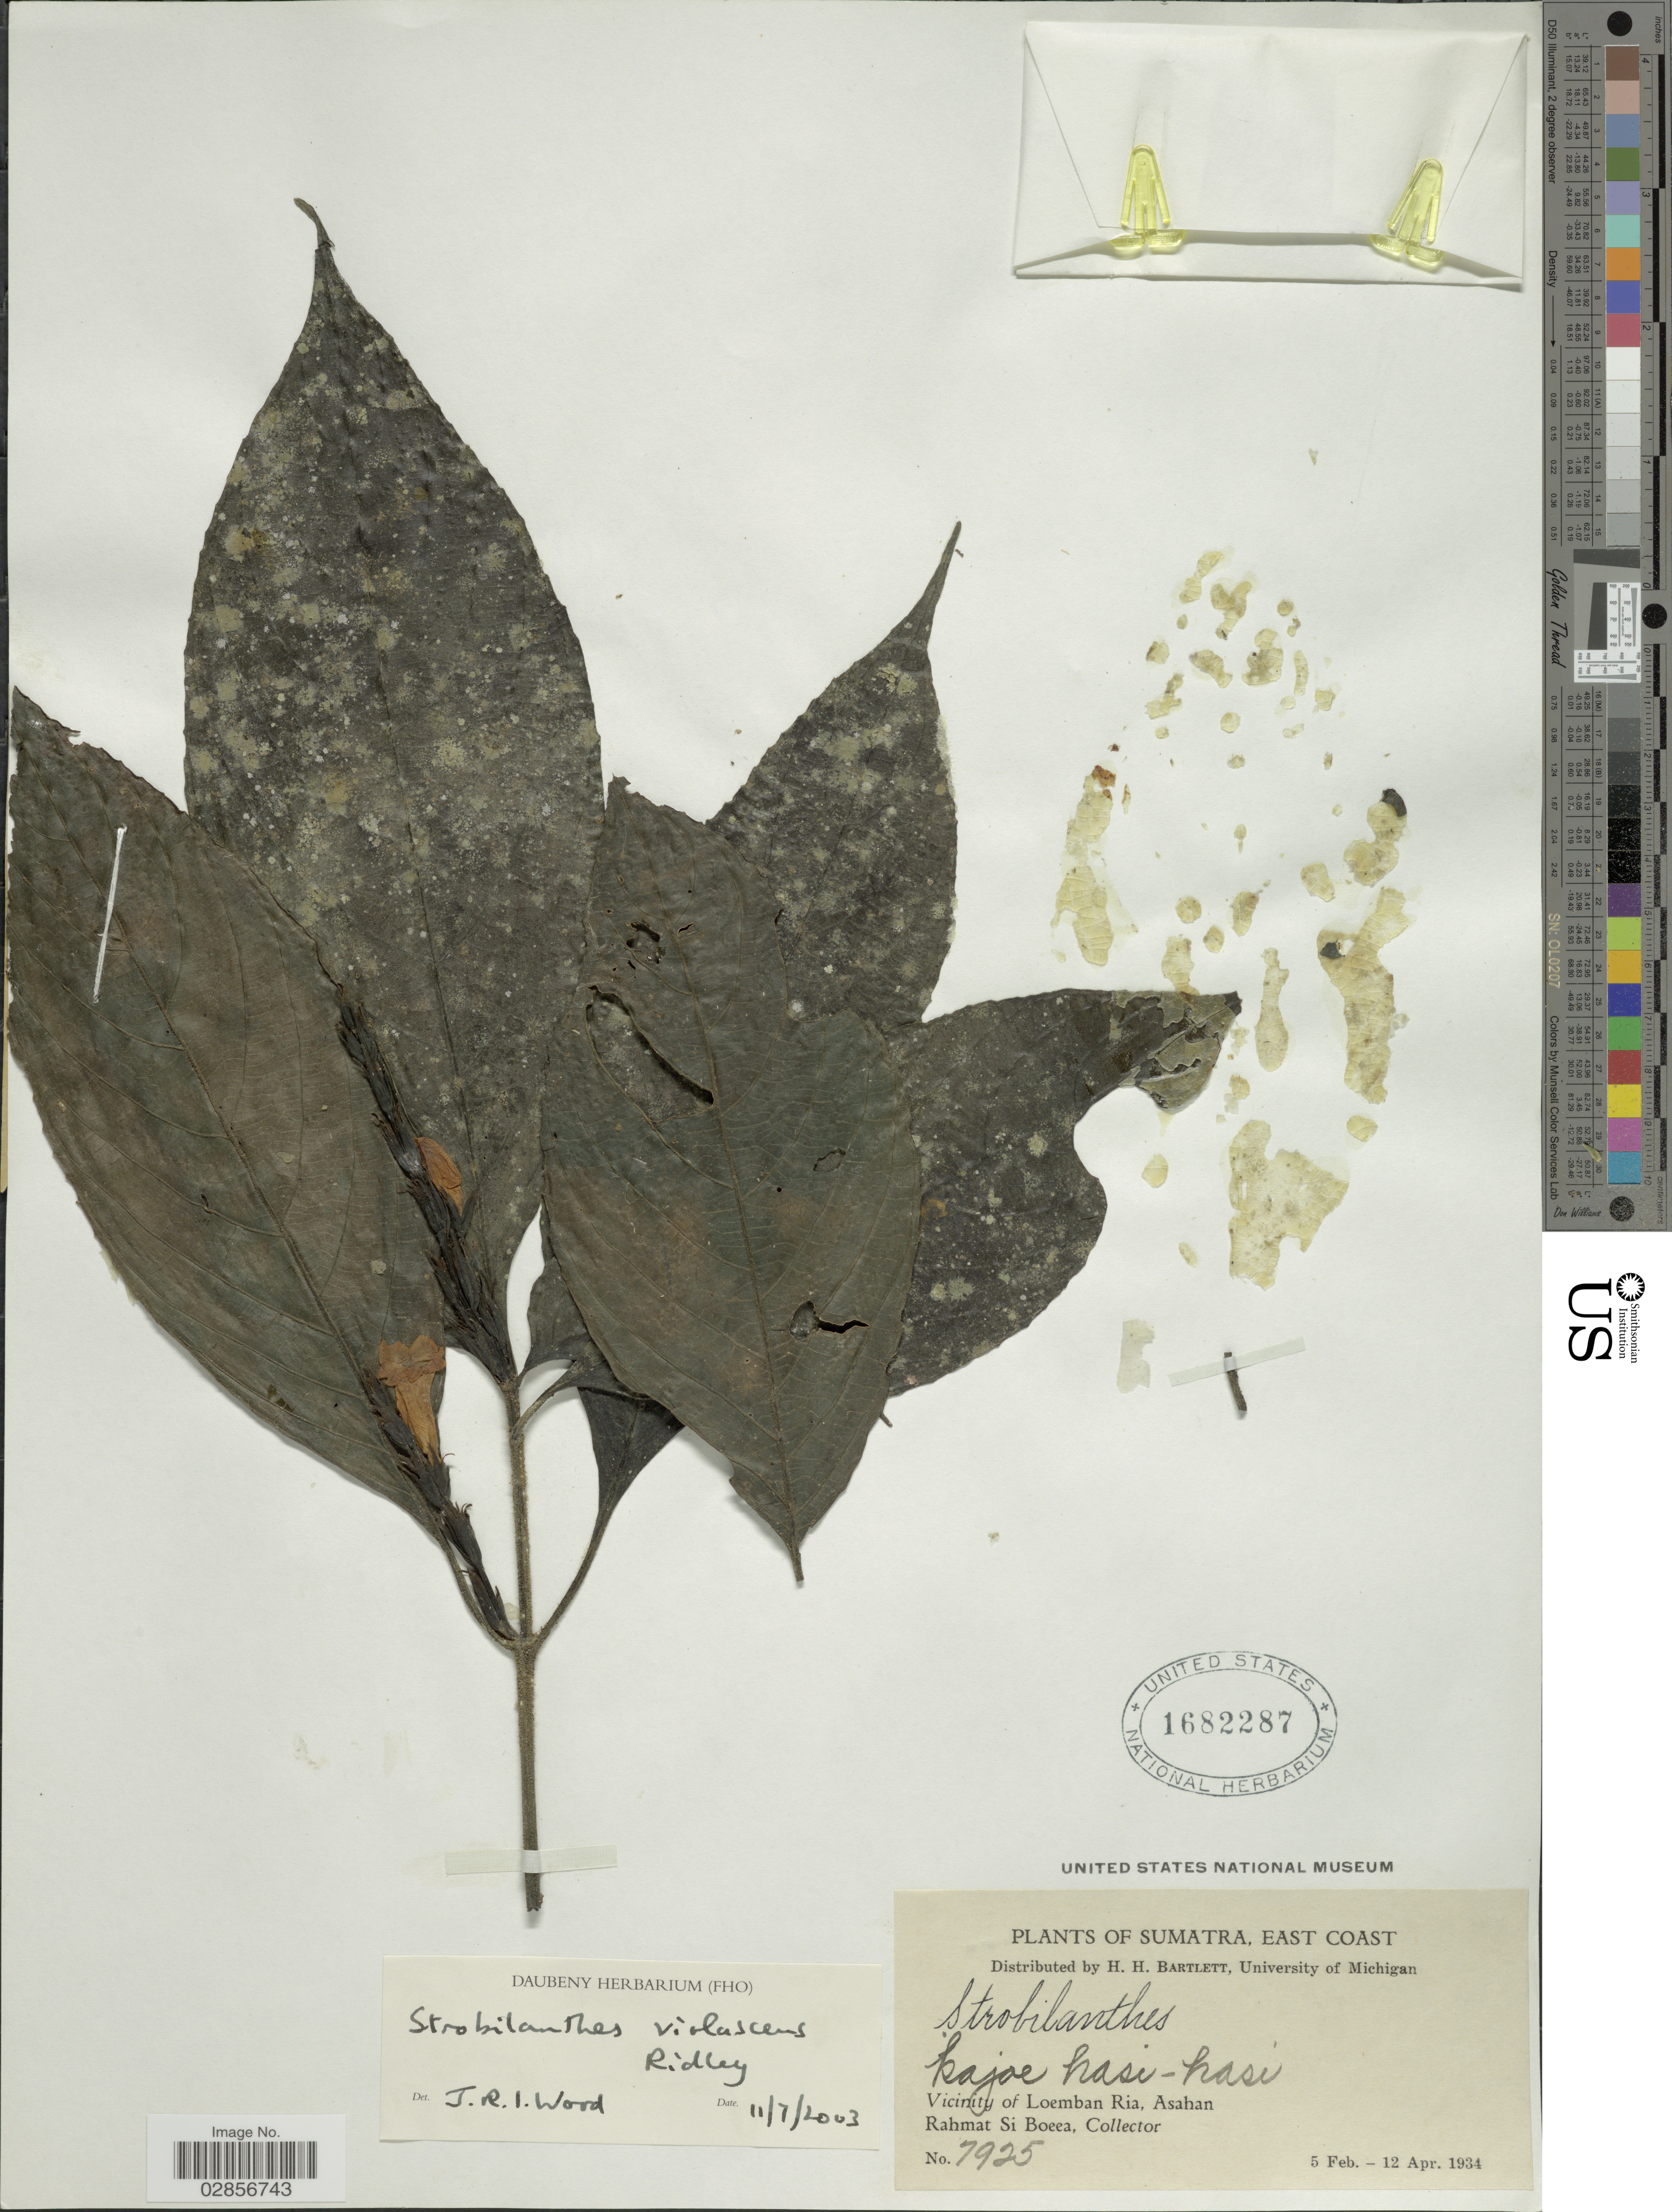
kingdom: Plantae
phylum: Tracheophyta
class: Magnoliopsida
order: Lamiales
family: Acanthaceae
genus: Strobilanthes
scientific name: Strobilanthes violascens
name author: Ridl.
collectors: Rahmat Si Boeea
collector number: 7925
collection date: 1934-02-05/1934-04-12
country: Indonesia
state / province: Sumatra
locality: East Coast. Vicinity of Loemban Ria, Asahan.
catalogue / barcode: US 1682287